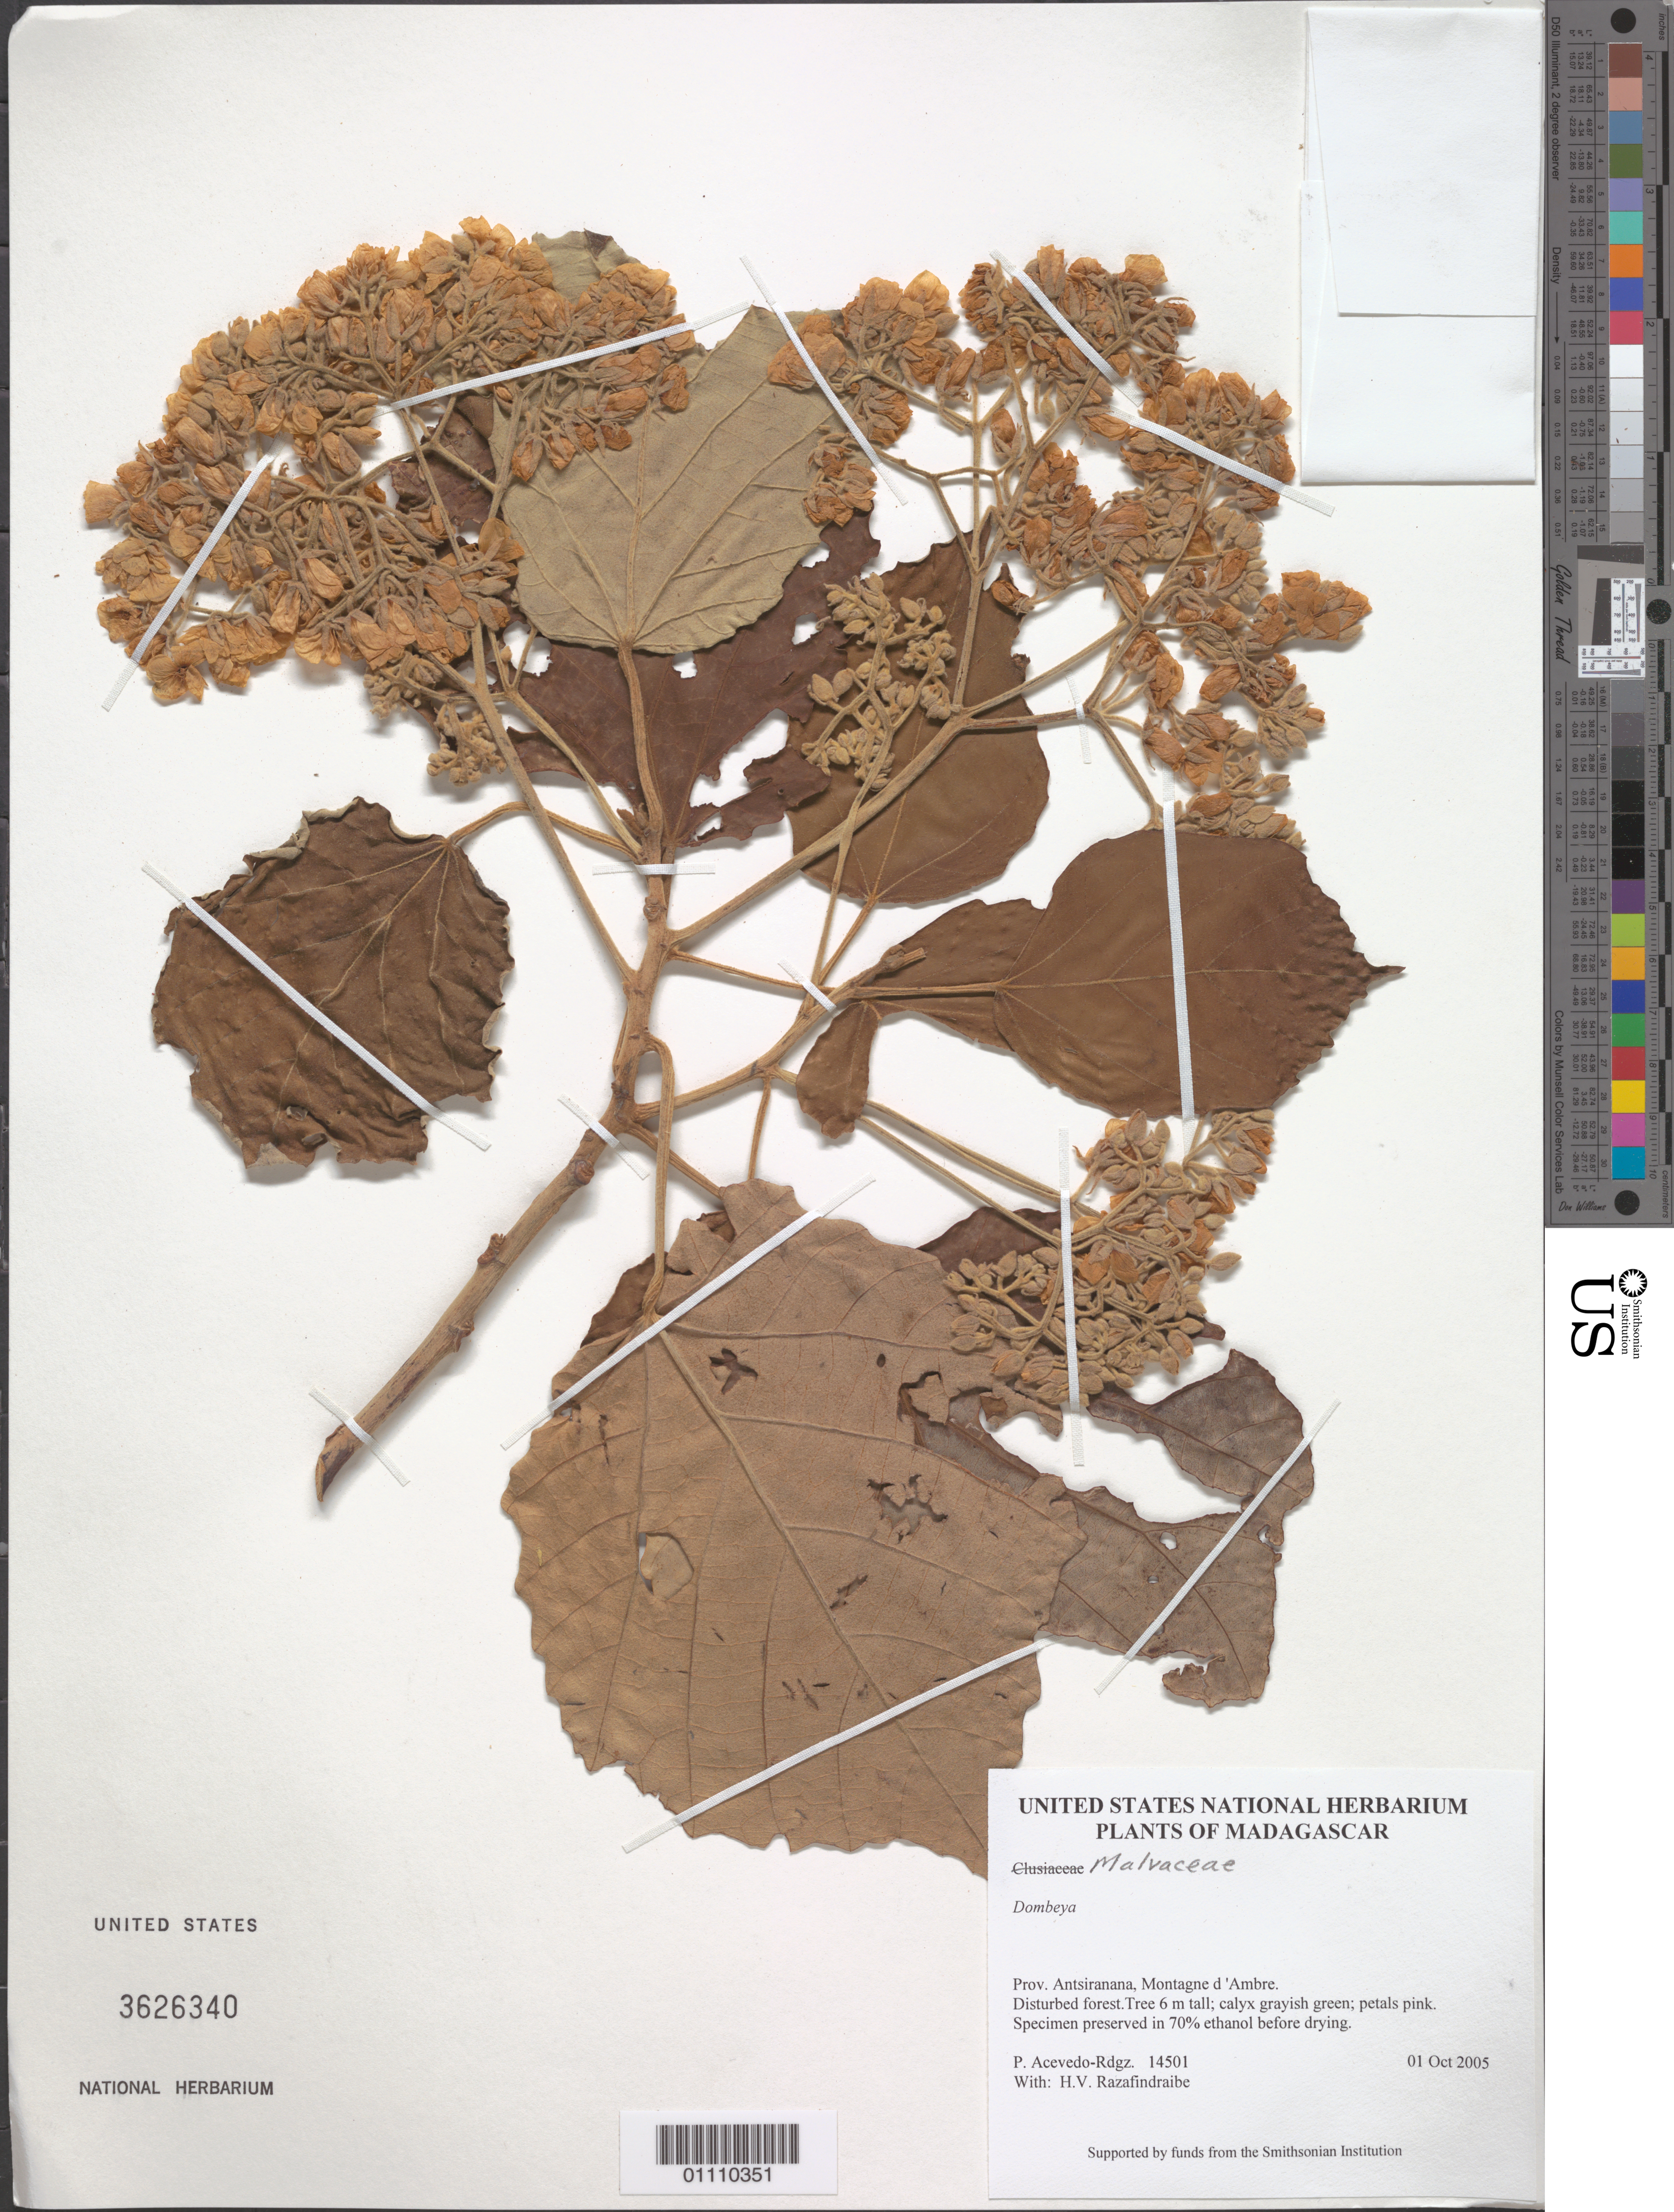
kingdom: Plantae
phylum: Tracheophyta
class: Magnoliopsida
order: Malvales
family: Malvaceae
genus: Dombeya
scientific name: Dombeya sp.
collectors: P. Acevedo-Rodr. & H. Razafindraibe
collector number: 14501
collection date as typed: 01 Oct 2005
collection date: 2005-10-01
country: Madagascar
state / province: Diana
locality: Prov. Antsiranana, Montagne d 'Ambre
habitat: Disturbed forest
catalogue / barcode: US 3626340